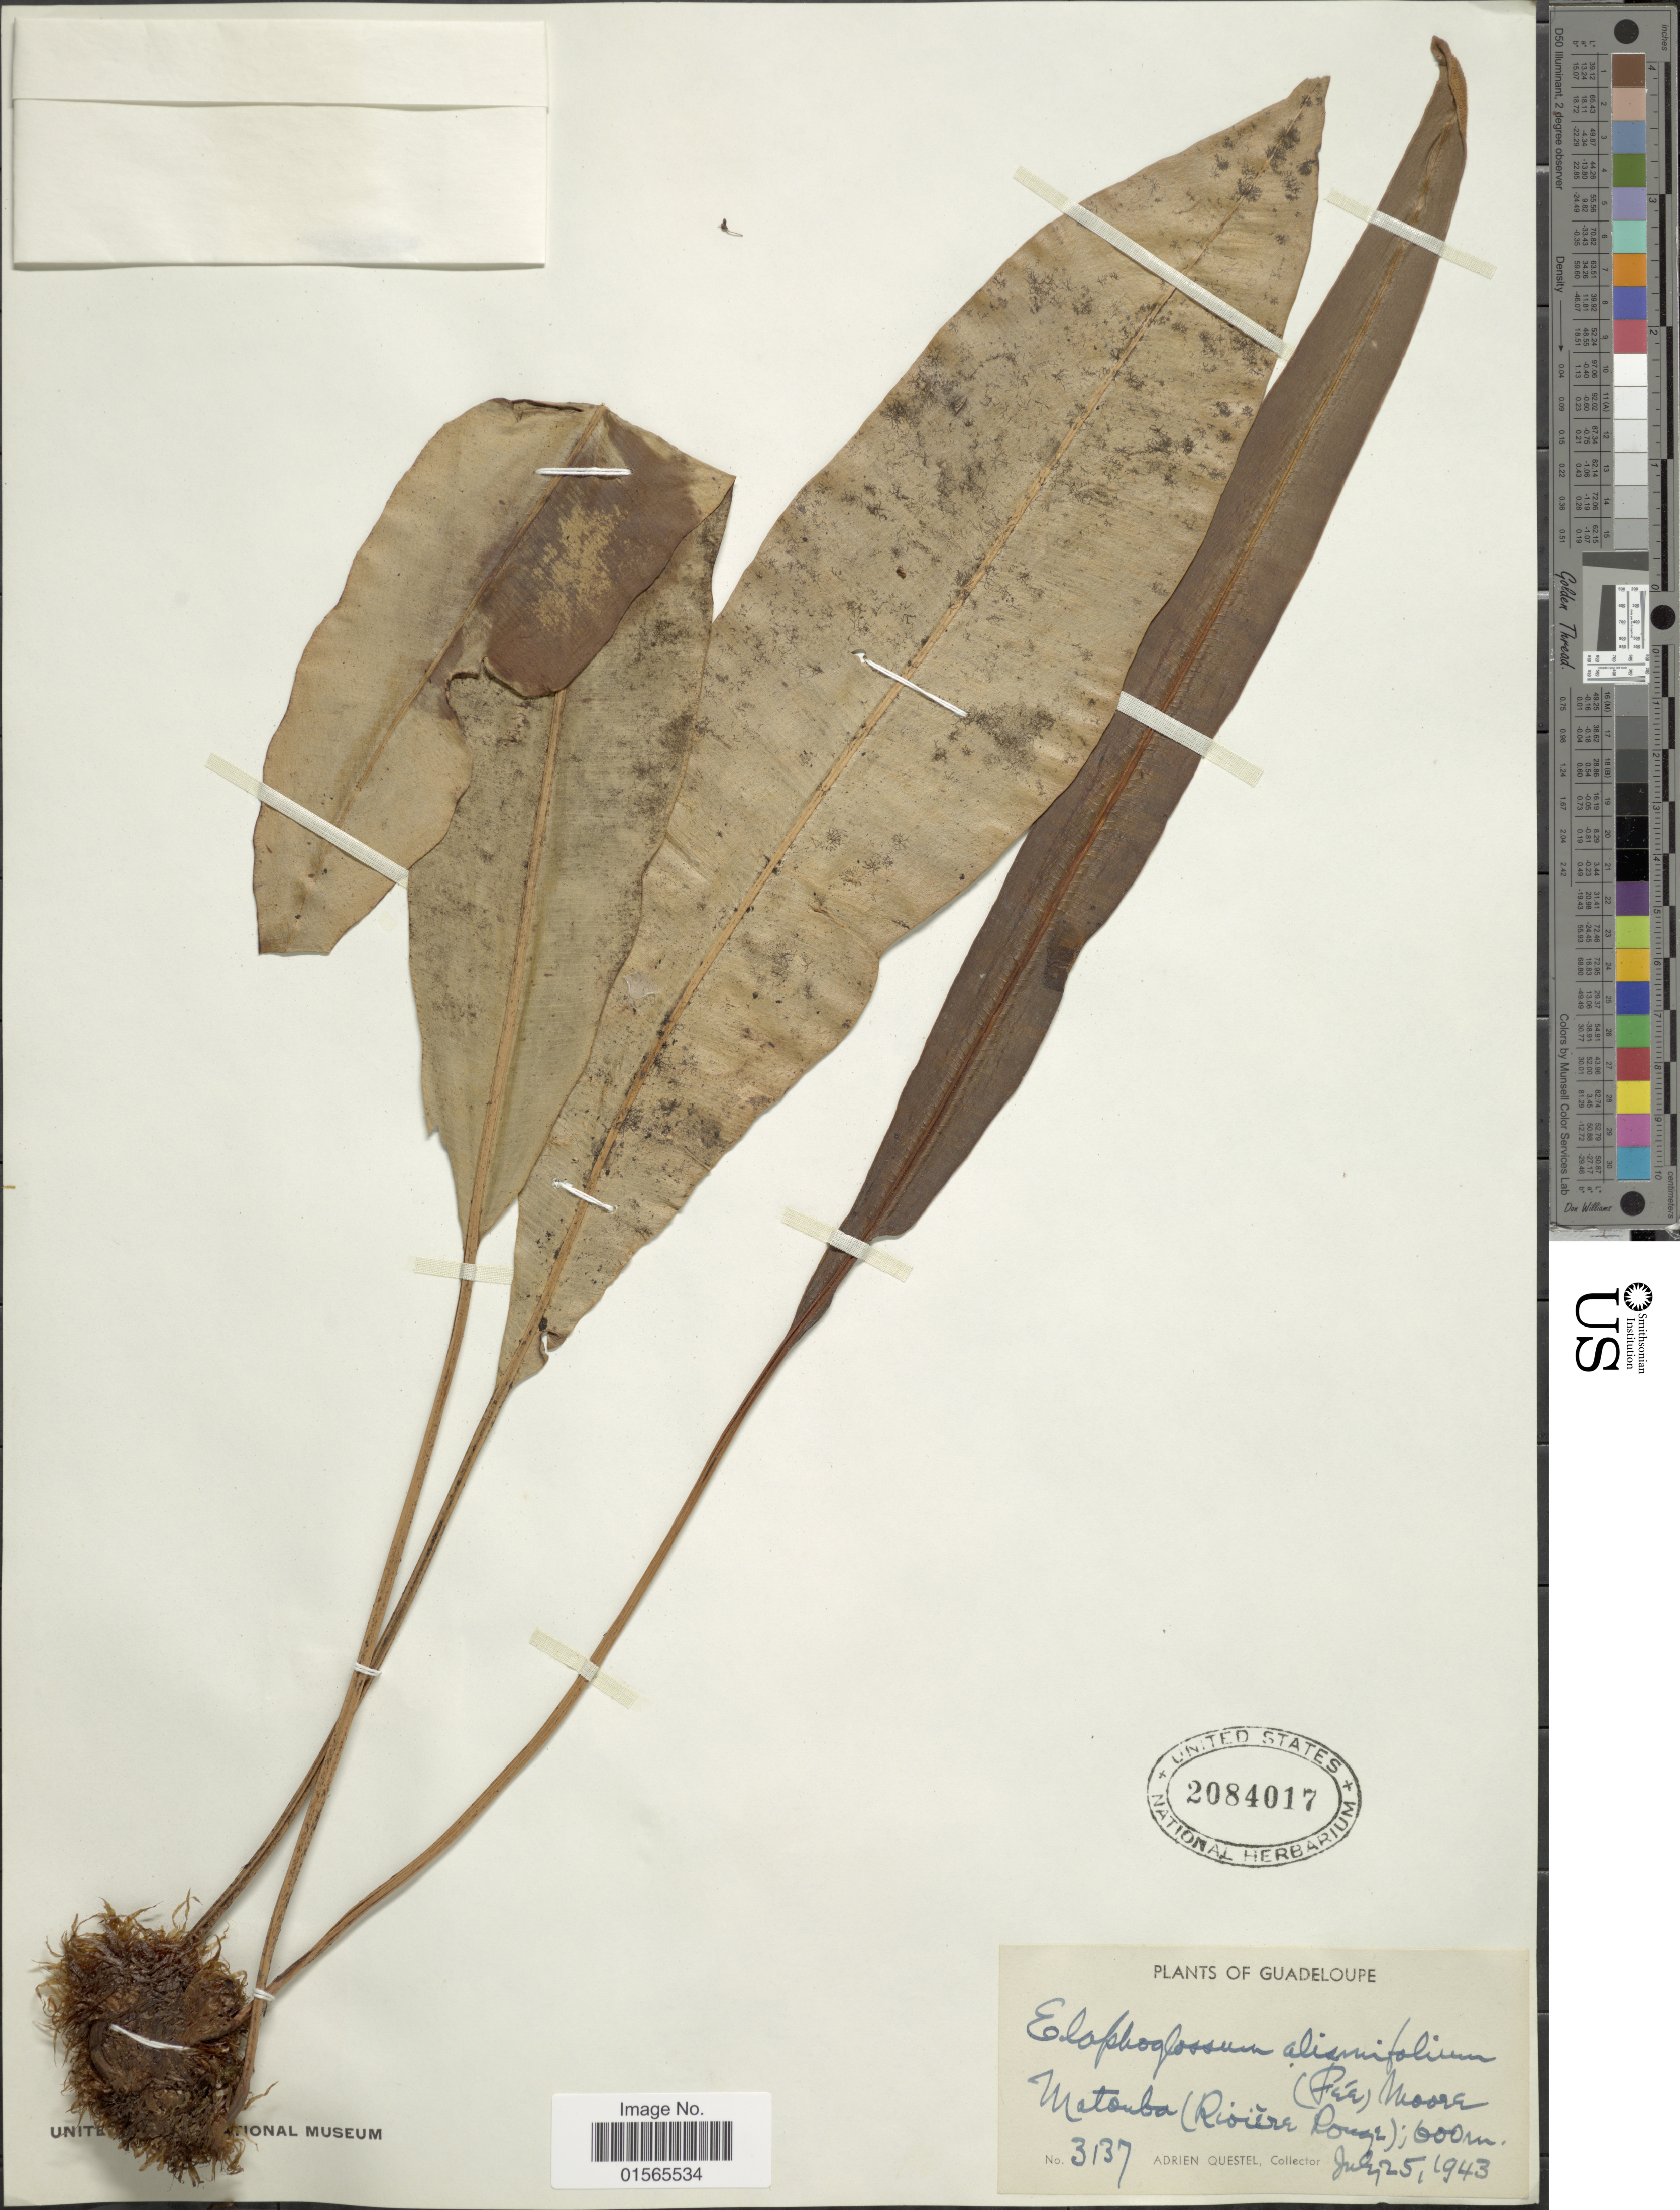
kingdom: Plantae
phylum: Tracheophyta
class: Polypodiopsida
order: Polypodiales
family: Dryopteridaceae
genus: Elaphoglossum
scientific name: Elaphoglossum impressum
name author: (Fée) T. Moore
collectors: A. Questel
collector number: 3137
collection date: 1943-07-25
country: Guadeloupe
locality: Matomba (Rivièra Range)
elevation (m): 600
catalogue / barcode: US 2084017